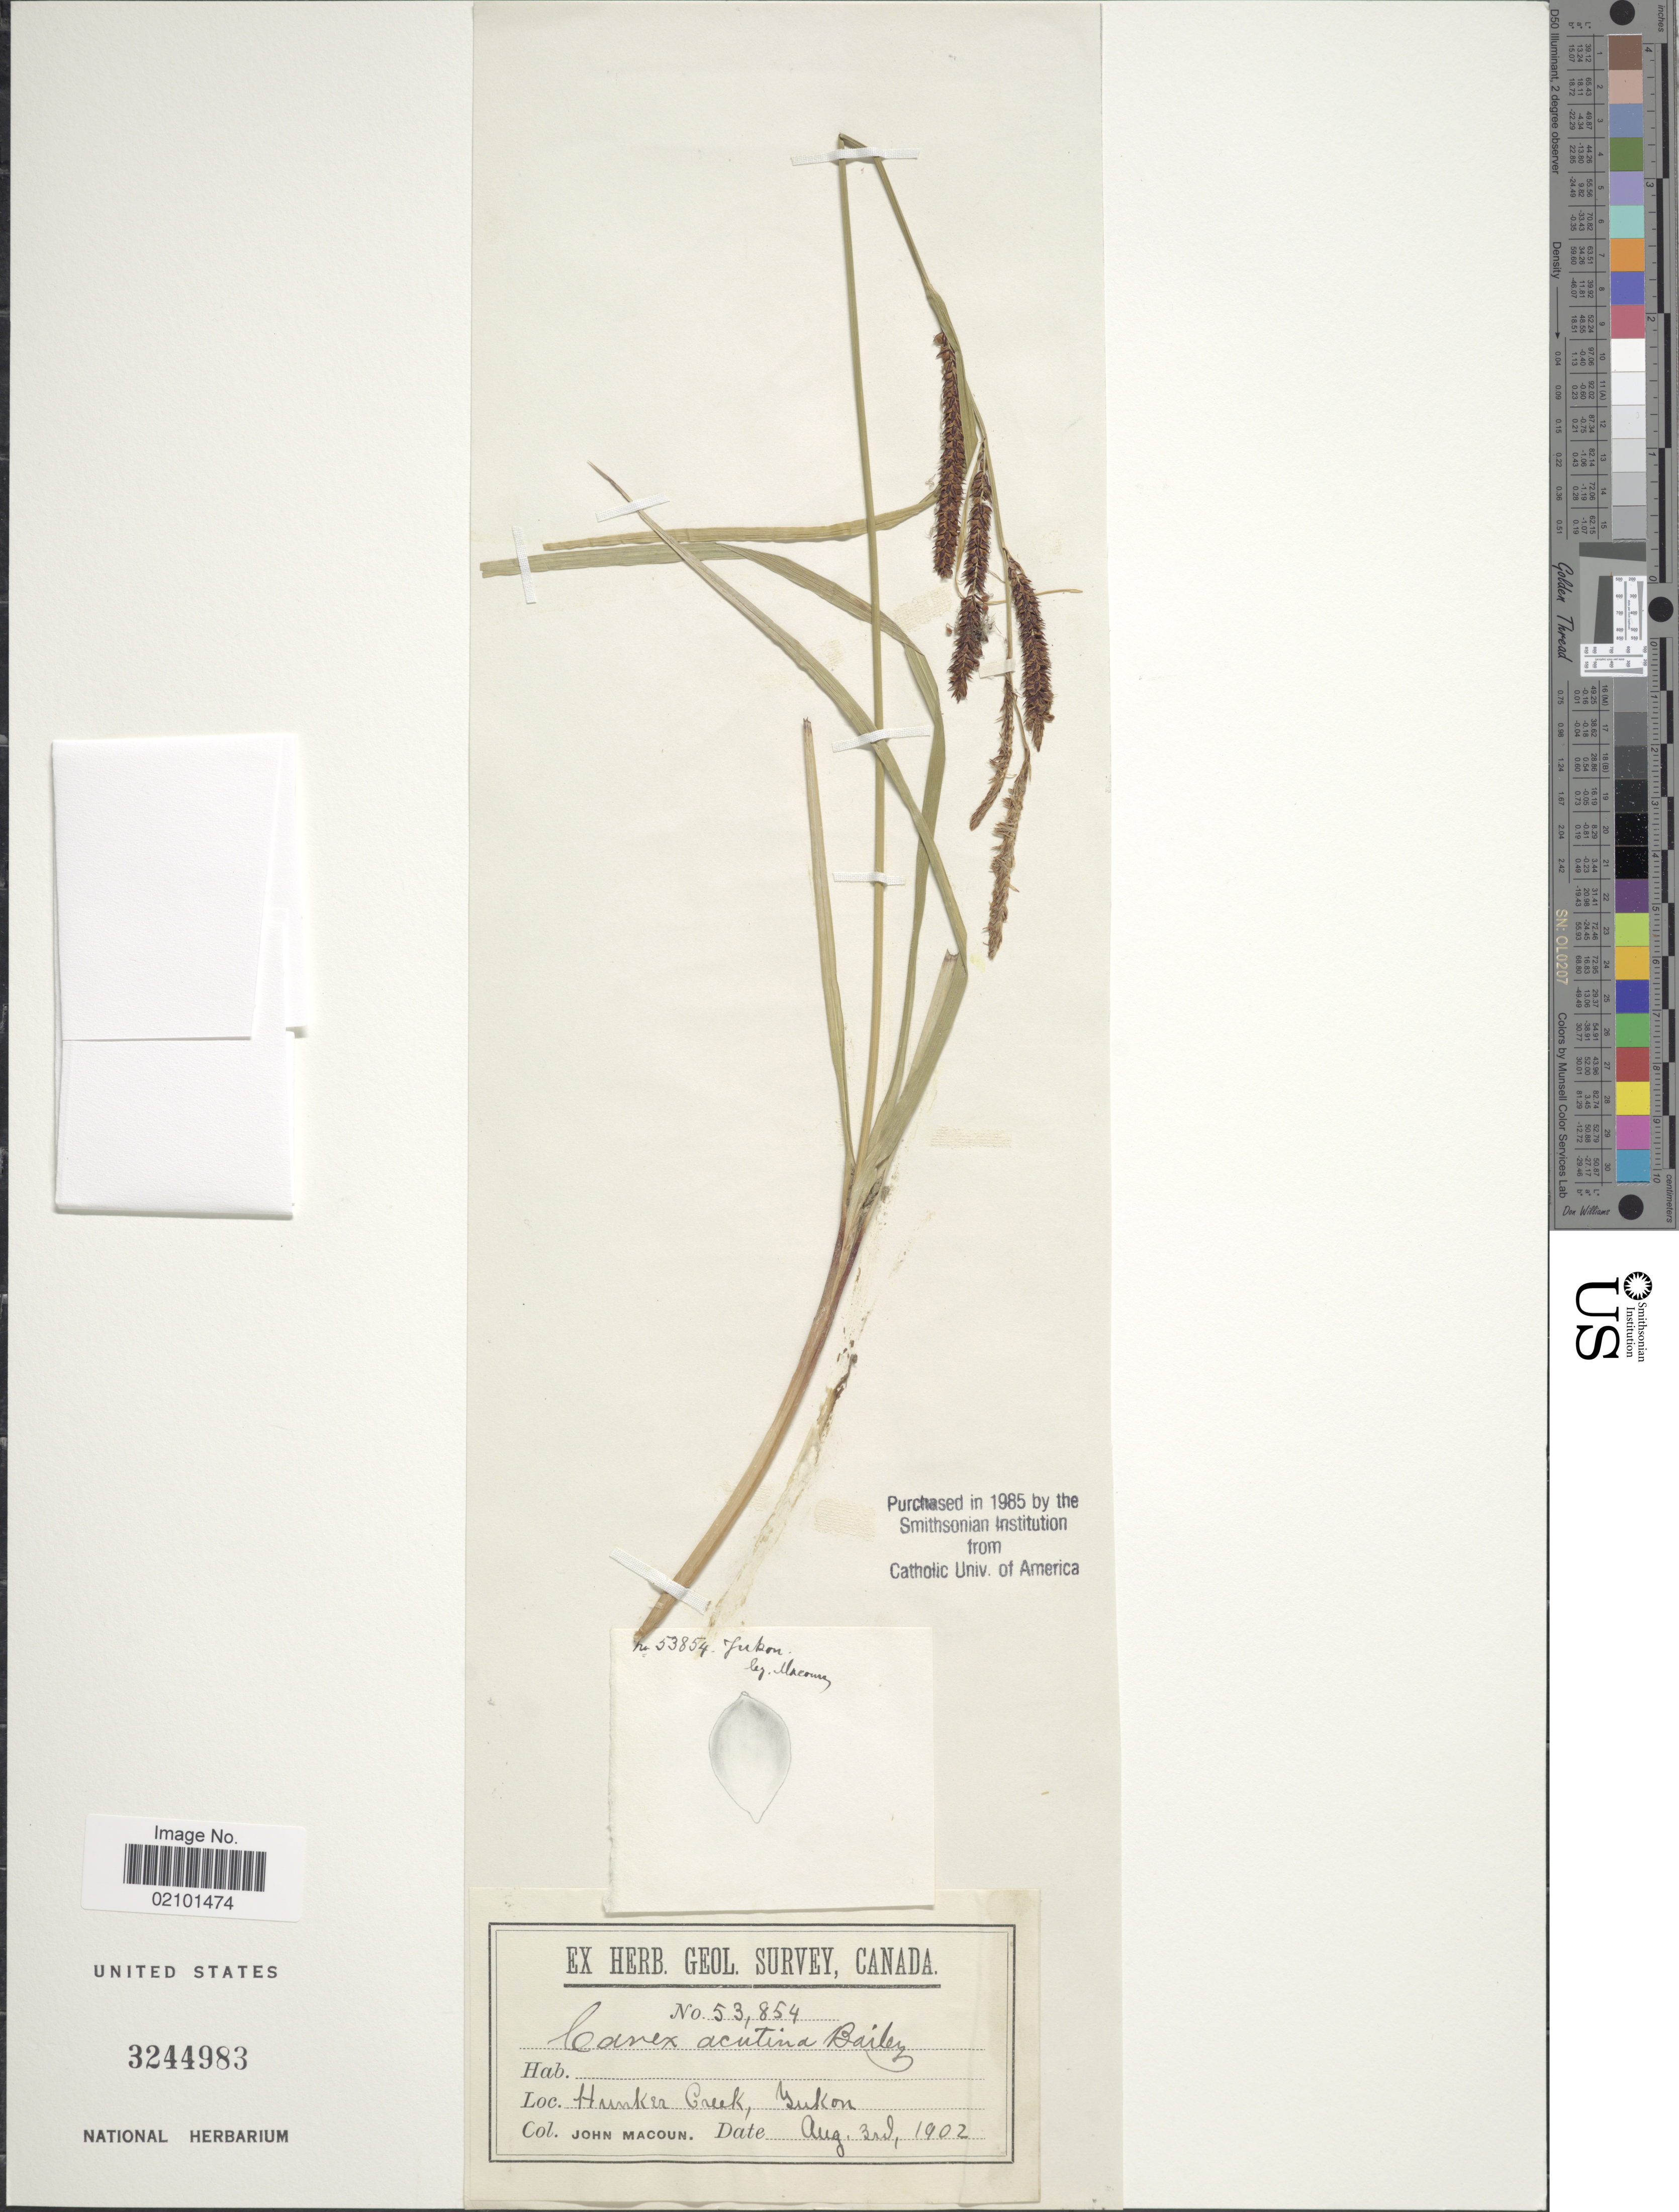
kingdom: Plantae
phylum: Tracheophyta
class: Liliopsida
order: Poales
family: Cyperaceae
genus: Carex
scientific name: Carex aquatilis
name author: Wahlenb.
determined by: Mackenzie, K. K.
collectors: J. Macoun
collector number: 53854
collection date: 1902-08-03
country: Canada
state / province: Yukon Territory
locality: Hunker Creek, Yukon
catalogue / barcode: US 3244983